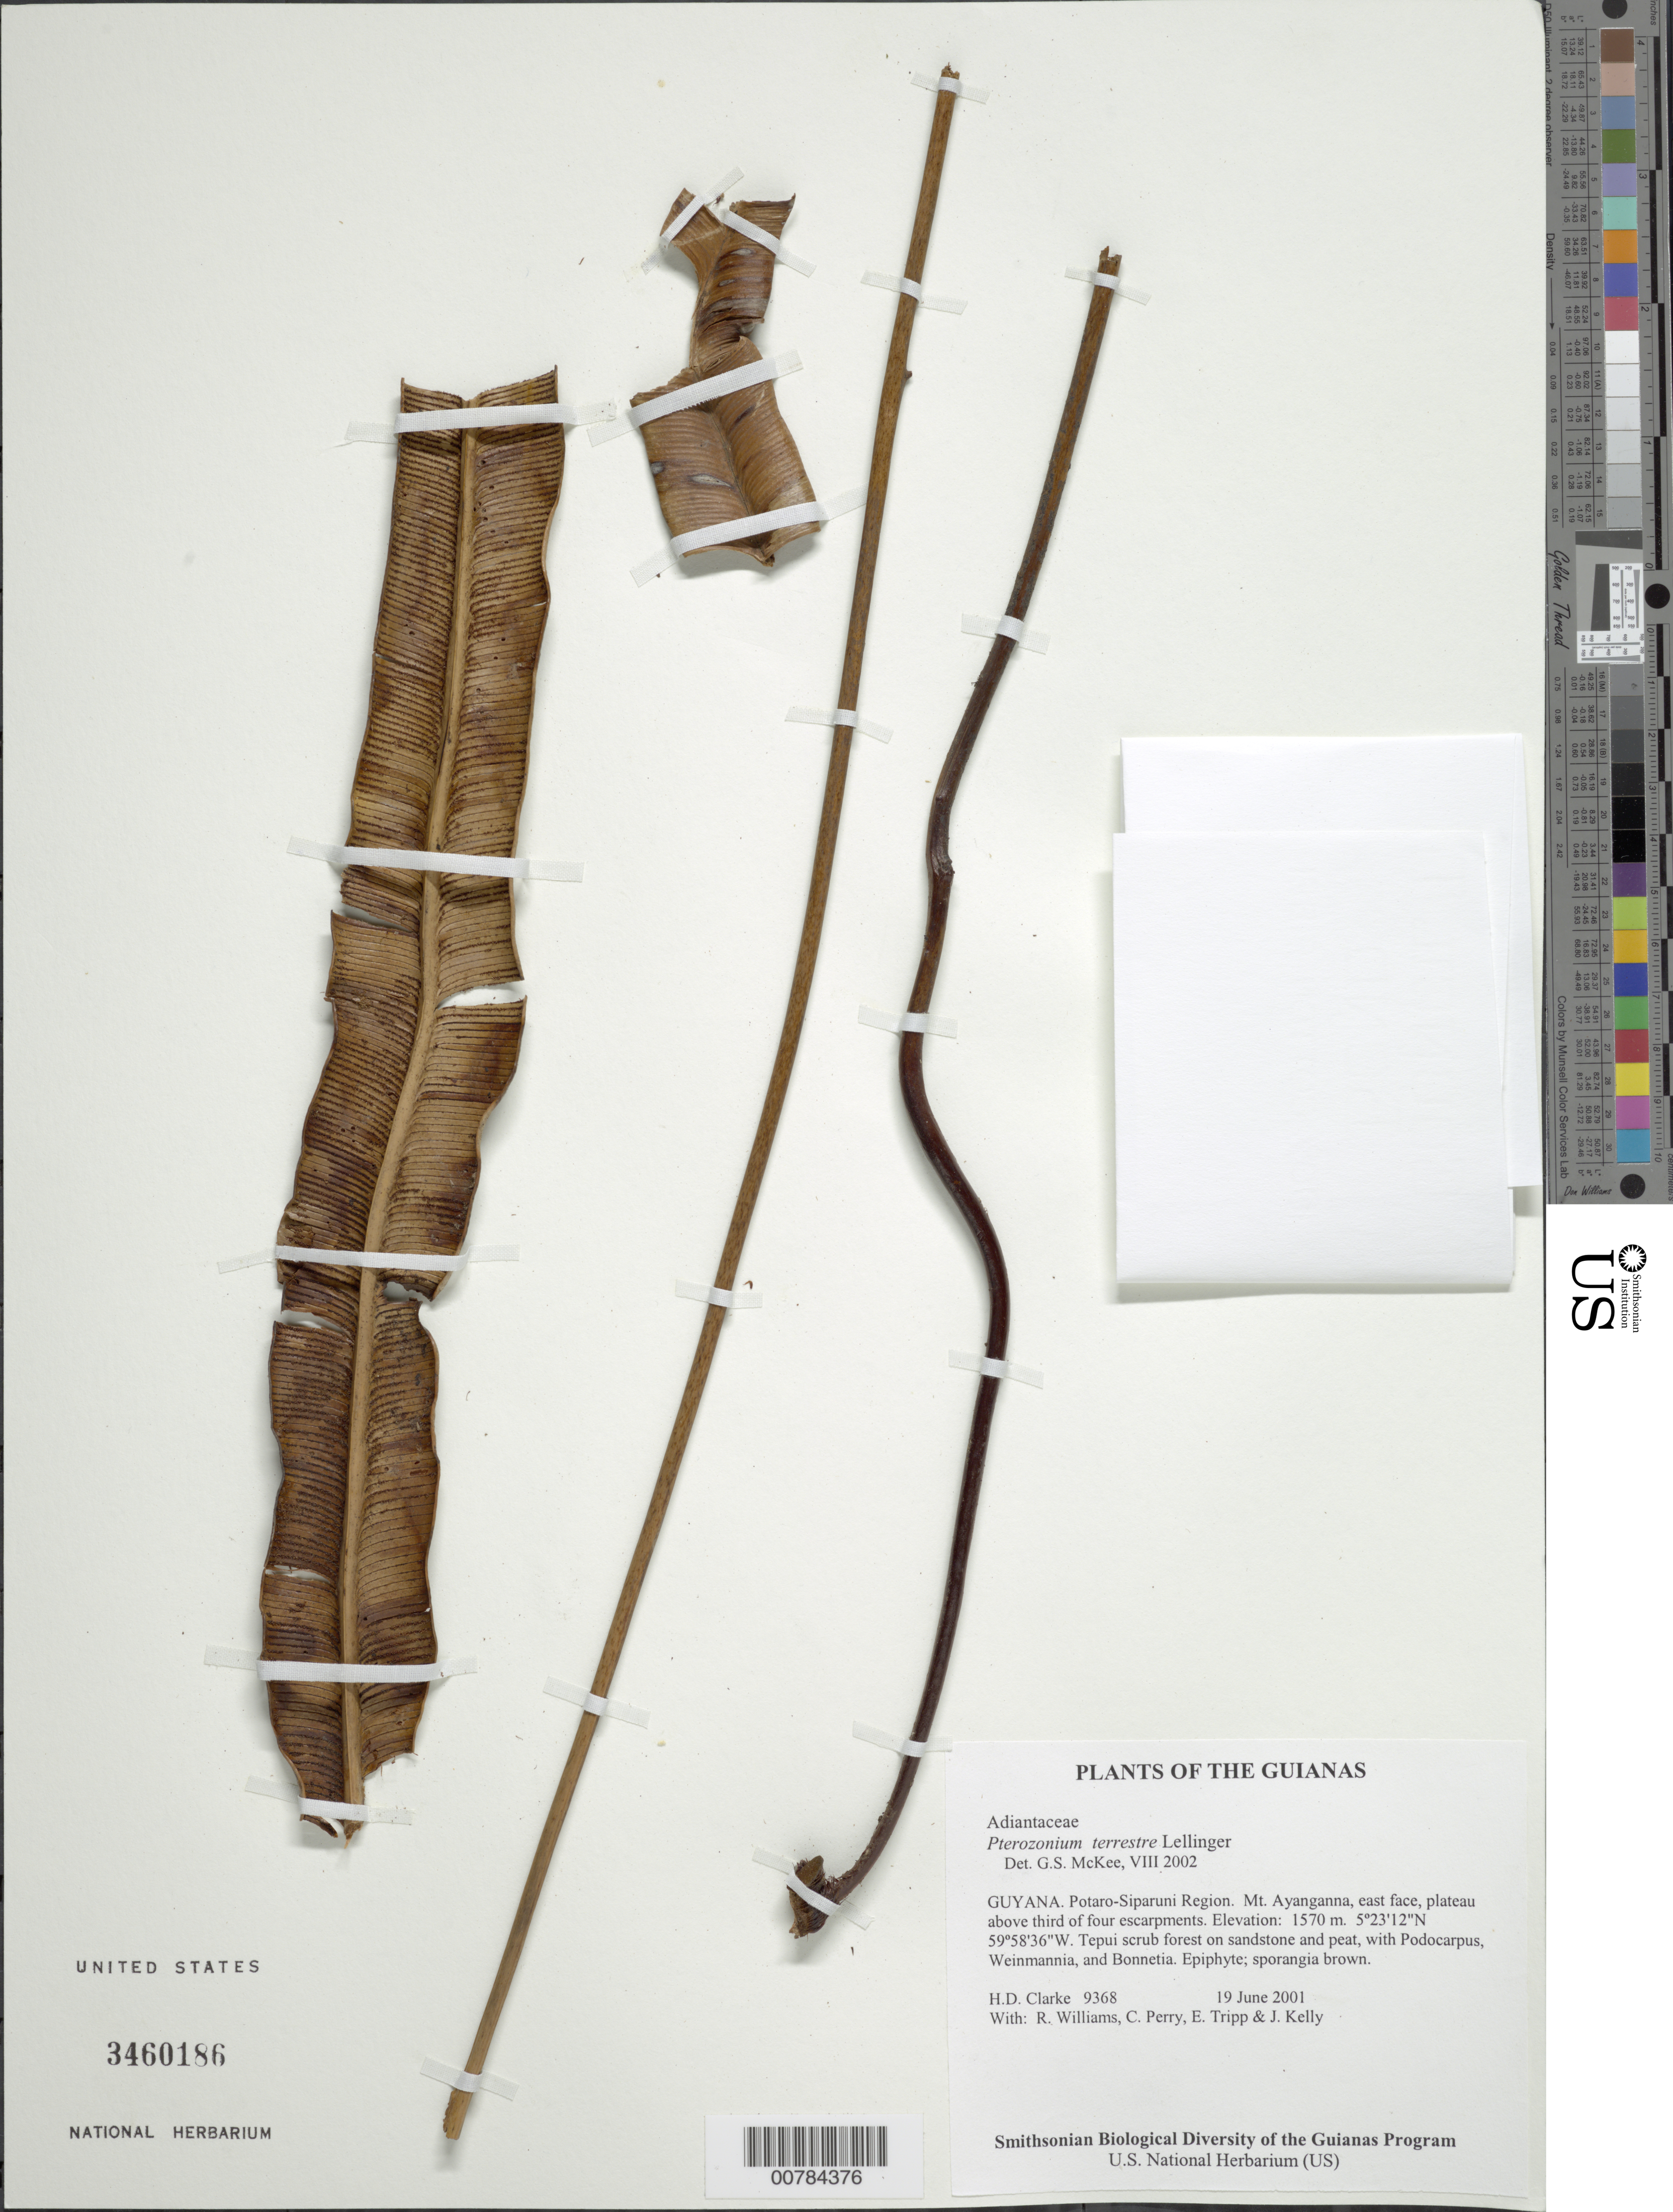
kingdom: Plantae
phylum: Tracheophyta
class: Polypodiopsida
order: Polypodiales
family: Pteridaceae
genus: Pterozonium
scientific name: Pterozonium terrestre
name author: Lellinger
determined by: McKee, G. S., (US), NMNH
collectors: H. D. Clarke, R. Williams, C. Perry, E. Tripp & J. Kelly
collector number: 9368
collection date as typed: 19 June 2001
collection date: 2001-06-19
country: Guyana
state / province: Potaro-Siparuni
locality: Mt. Ayanganna, east face, plateau above third of four escarpments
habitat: Tepui scrub forest on sandstone and peat, with Podocarpus, Weinmannia, and Bonnetia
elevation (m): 1570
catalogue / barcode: US 3460186